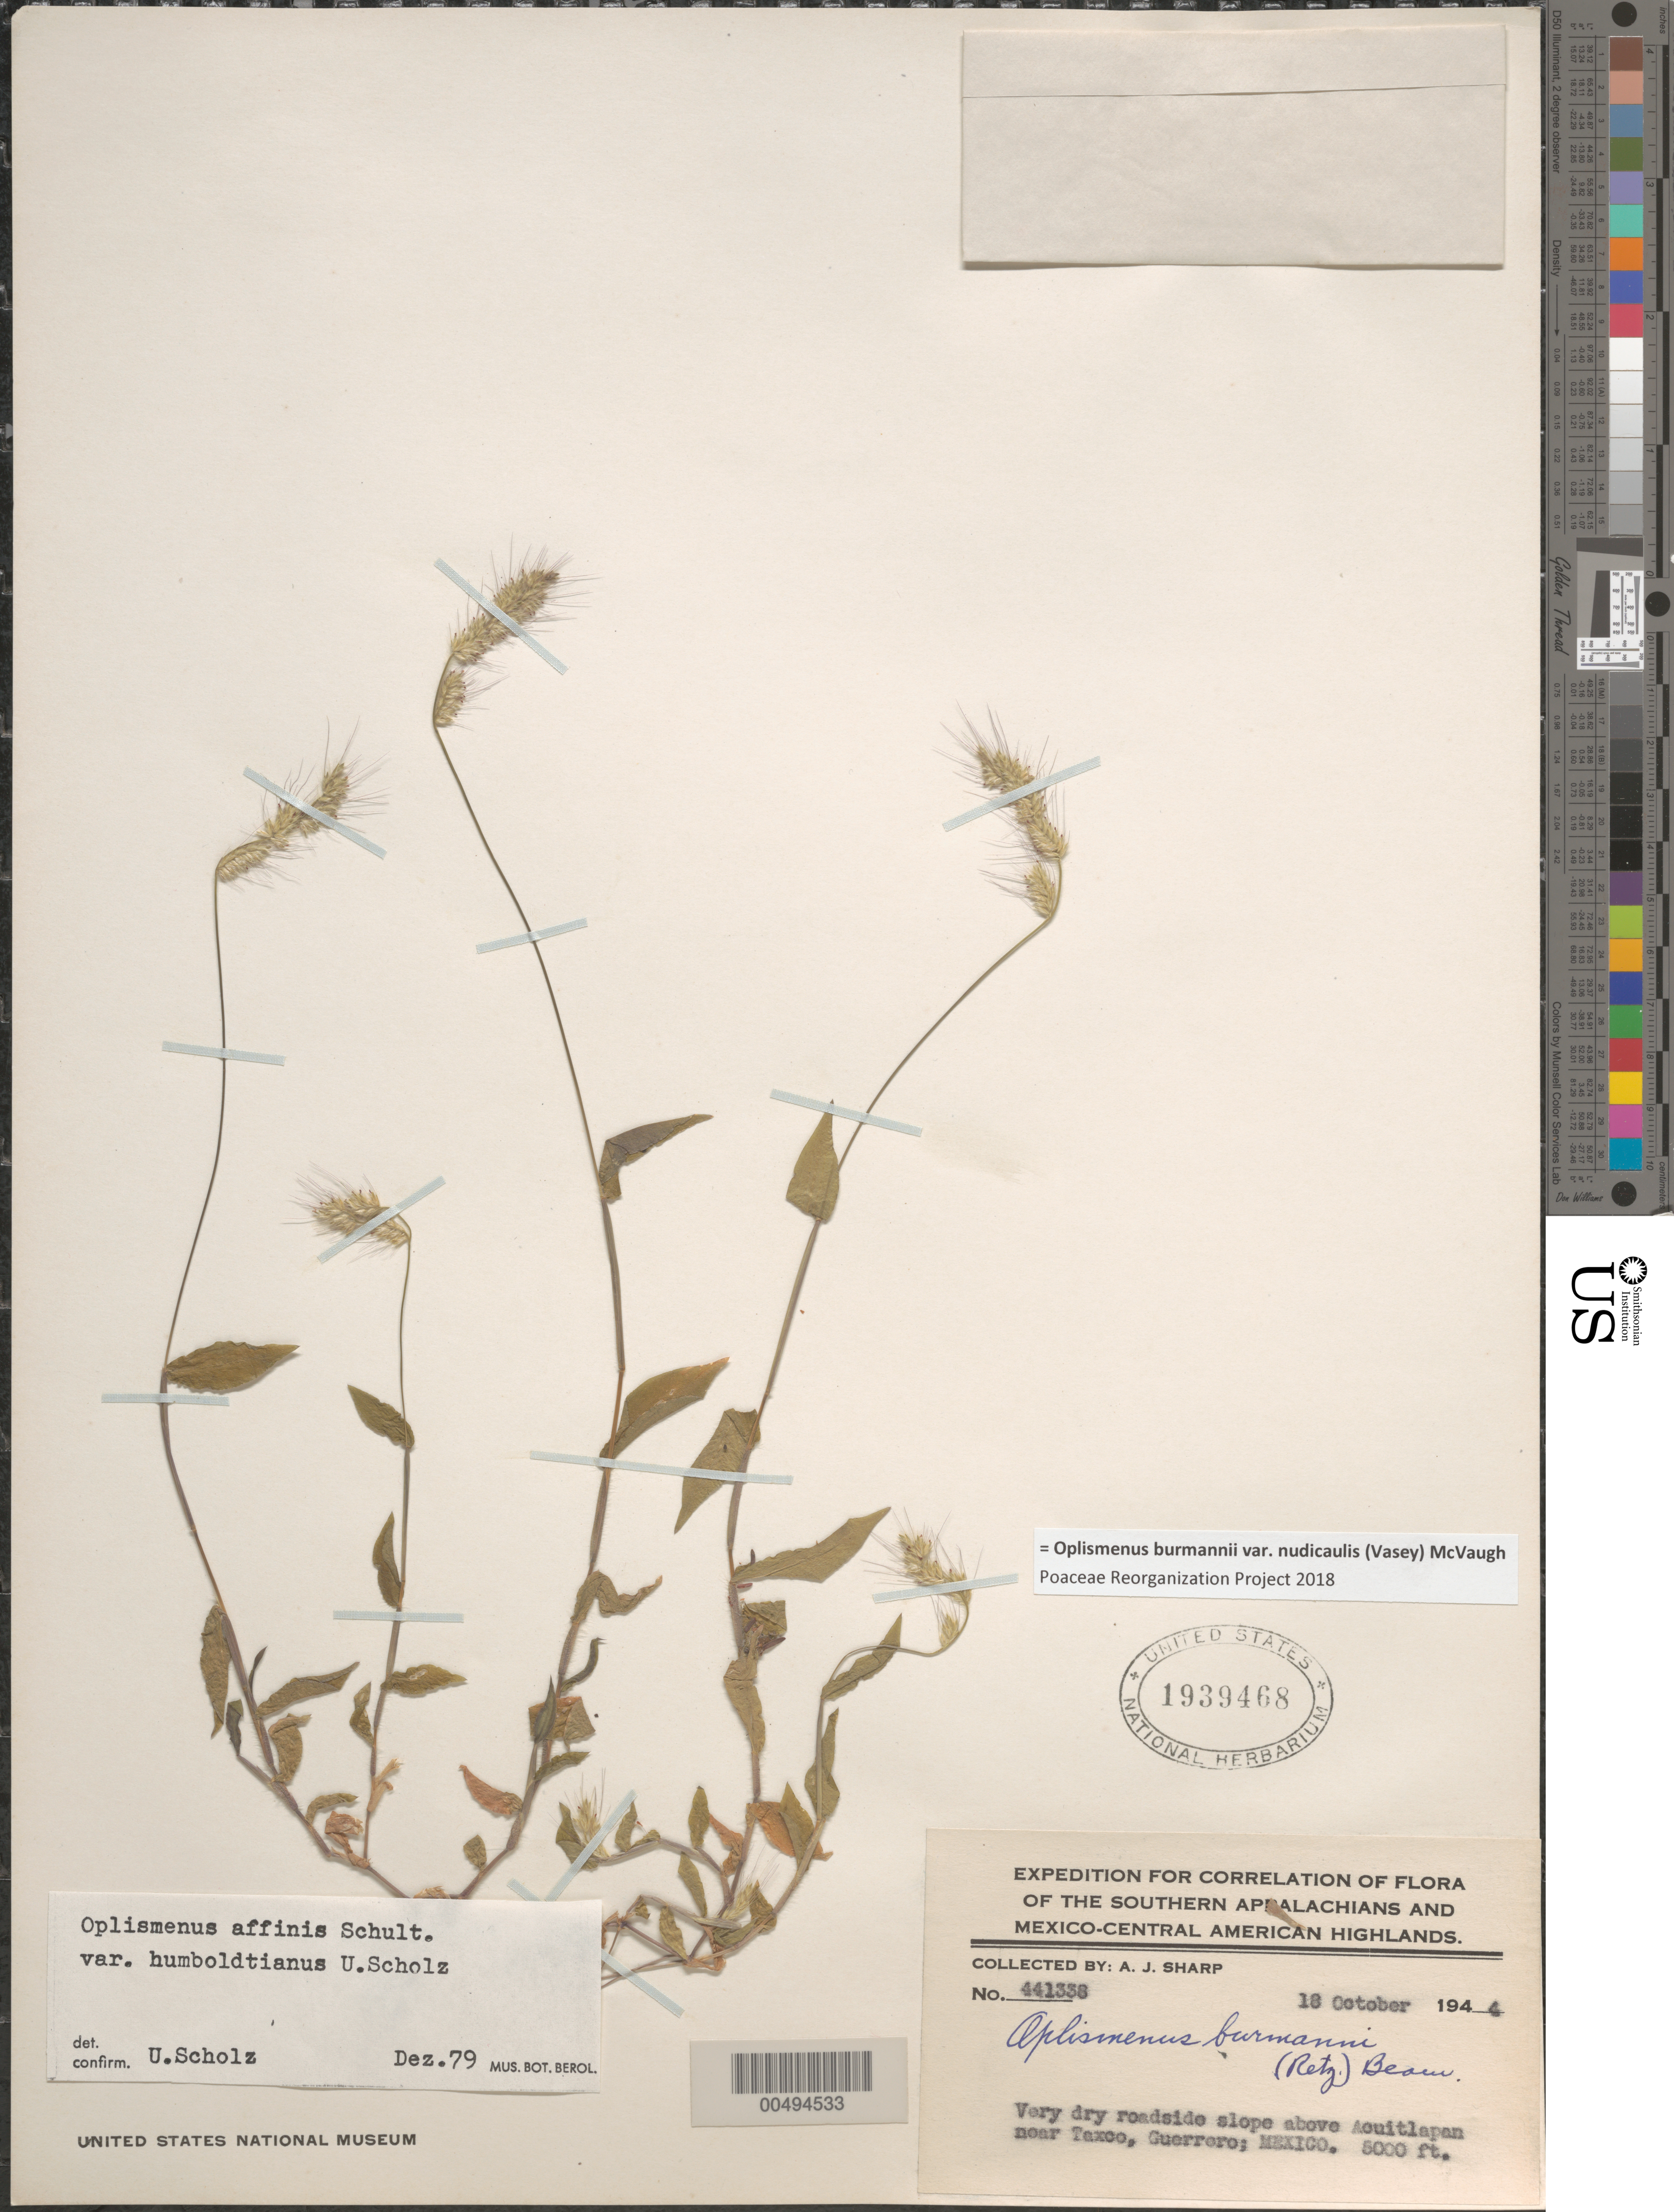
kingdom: Plantae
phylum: Tracheophyta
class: Liliopsida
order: Poales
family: Poaceae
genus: Oplismenus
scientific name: Oplismenus burmannii var. nudicaulis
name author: (Vasey) McVaugh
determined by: Poaceae Reorganization Project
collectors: A. J. Sharp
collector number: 441338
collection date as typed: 18 Oct 1944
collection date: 1944-10-18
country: Mexico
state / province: Guerrero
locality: Above Acuitlapán near Taxco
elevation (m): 1524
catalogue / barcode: US 1939468